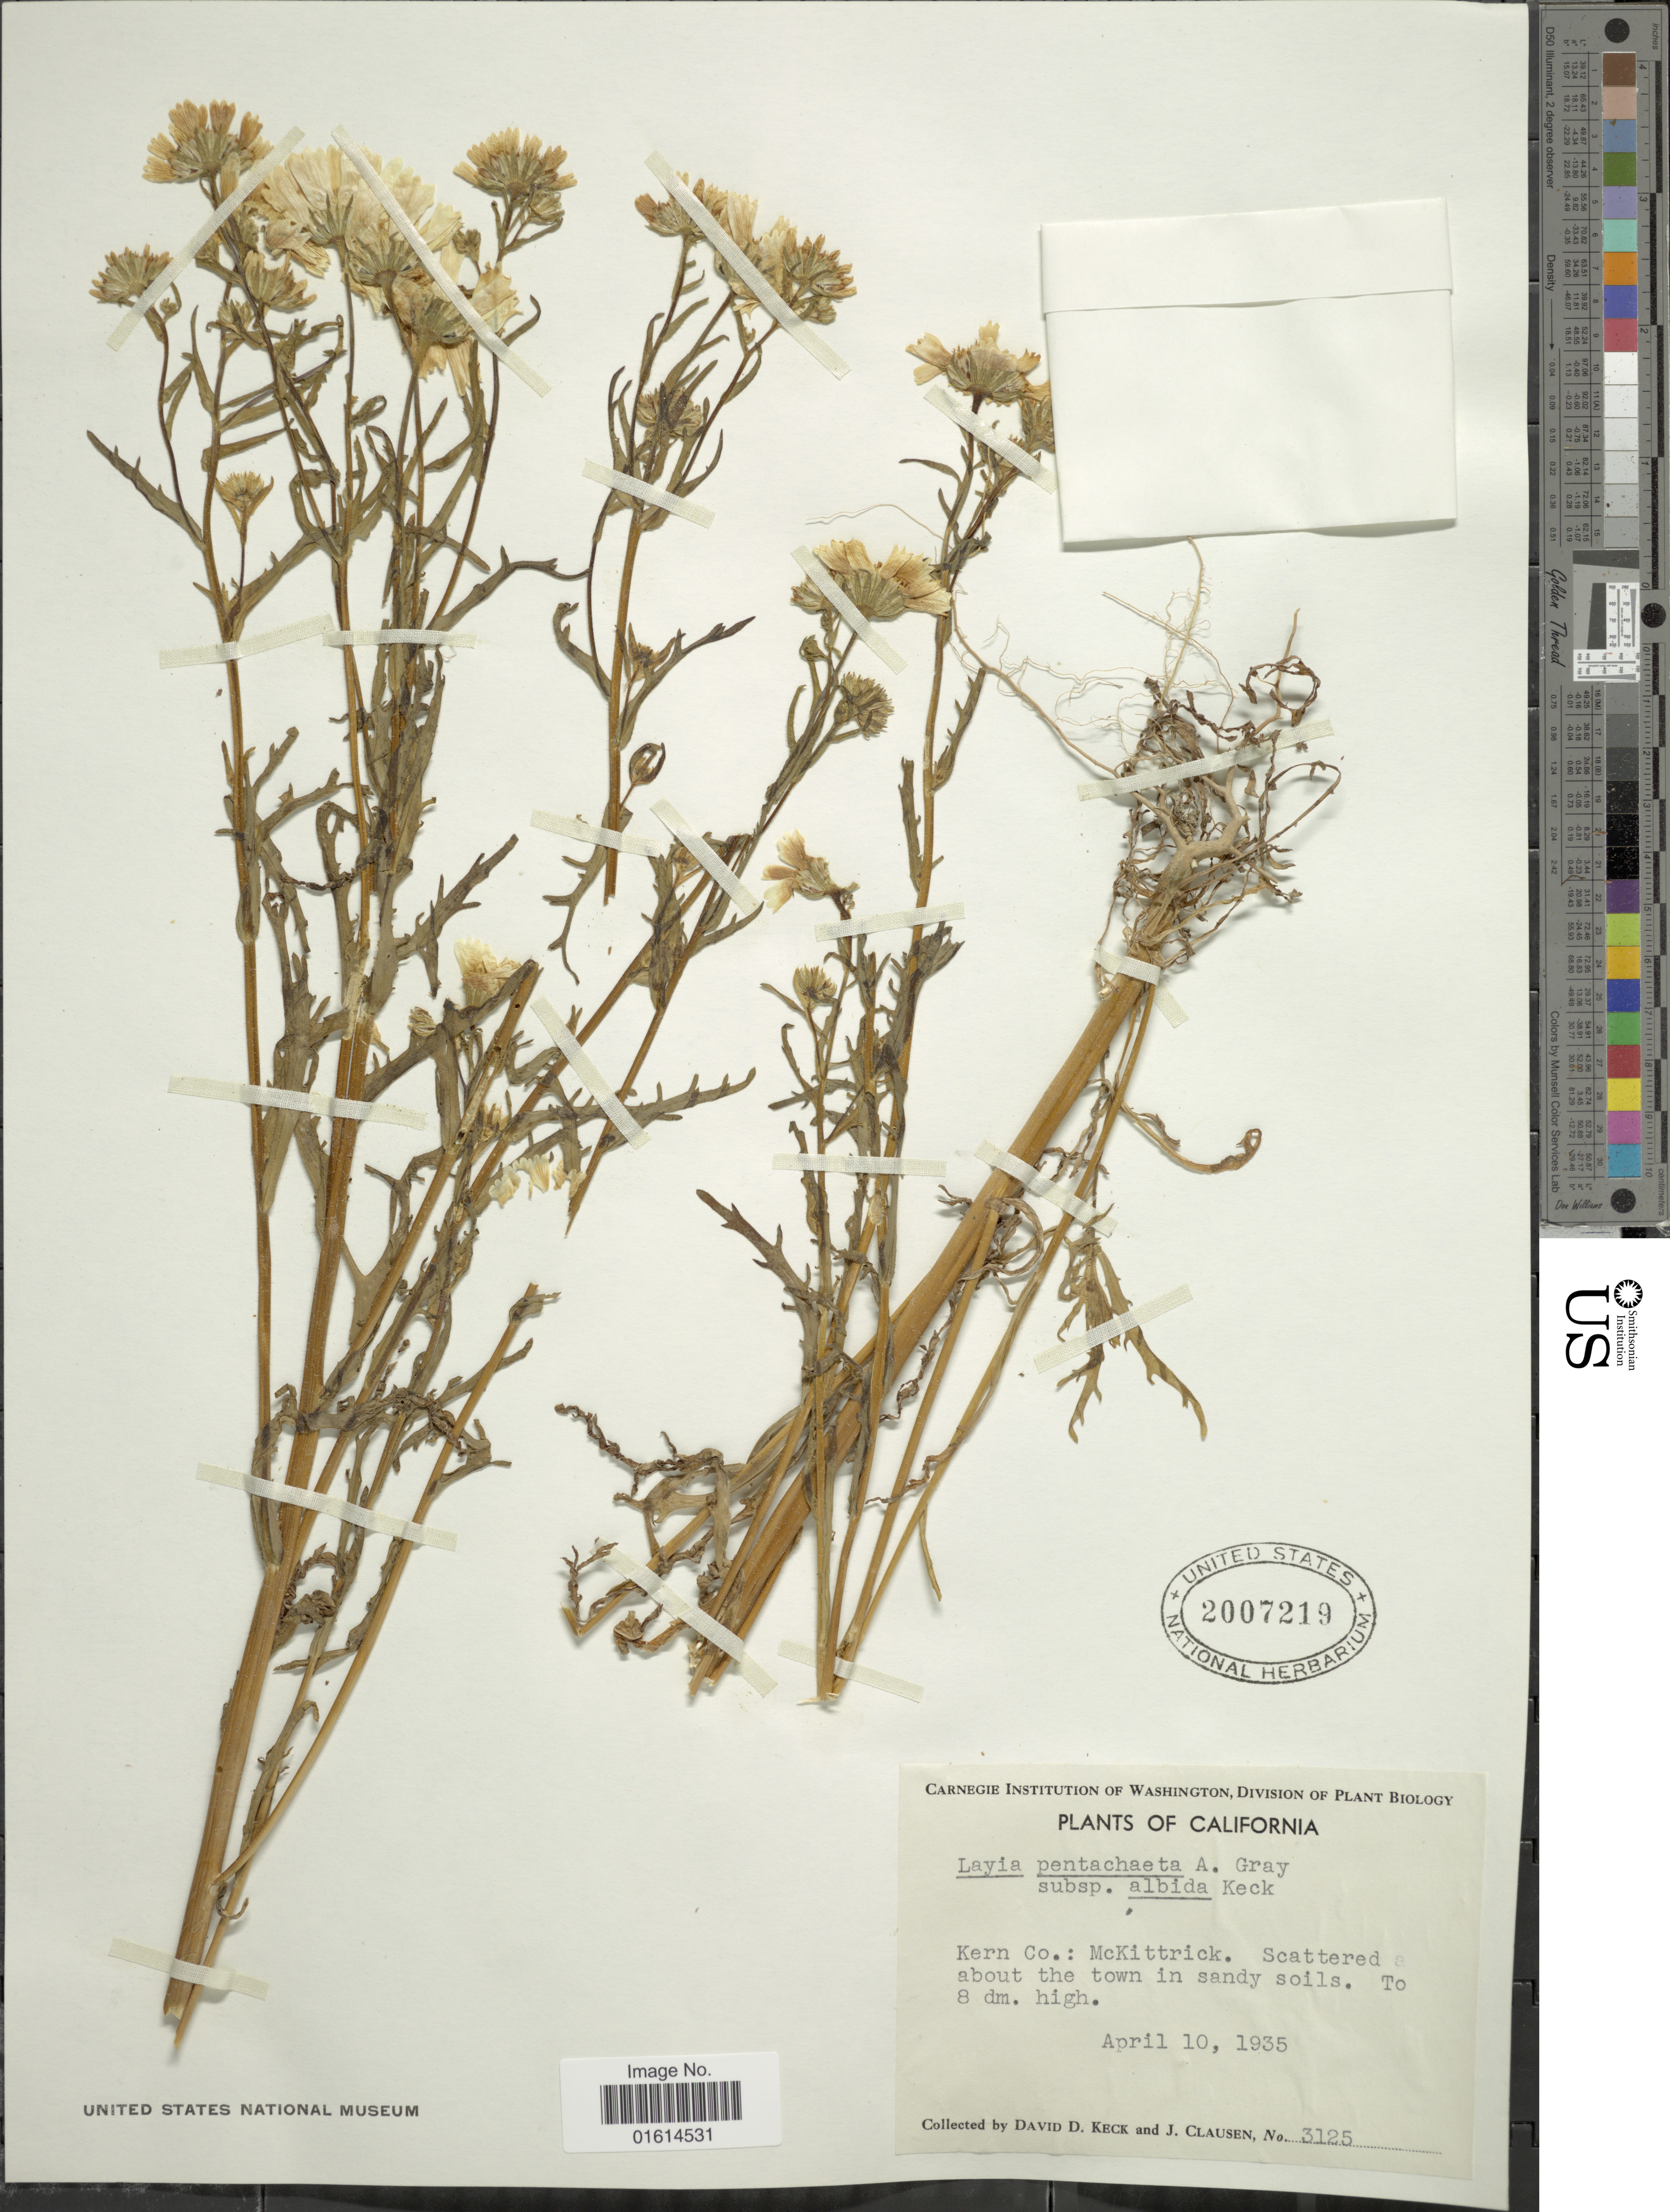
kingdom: Plantae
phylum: Tracheophyta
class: Magnoliopsida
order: Asterales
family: Asteraceae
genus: Layia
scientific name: Layia pentachaeta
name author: A. Gray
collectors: D. D. Keck & J. Clausen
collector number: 3125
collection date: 1935-04-10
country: United States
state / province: California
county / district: Kern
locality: Kern Co., McKittrick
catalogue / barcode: US 2007219